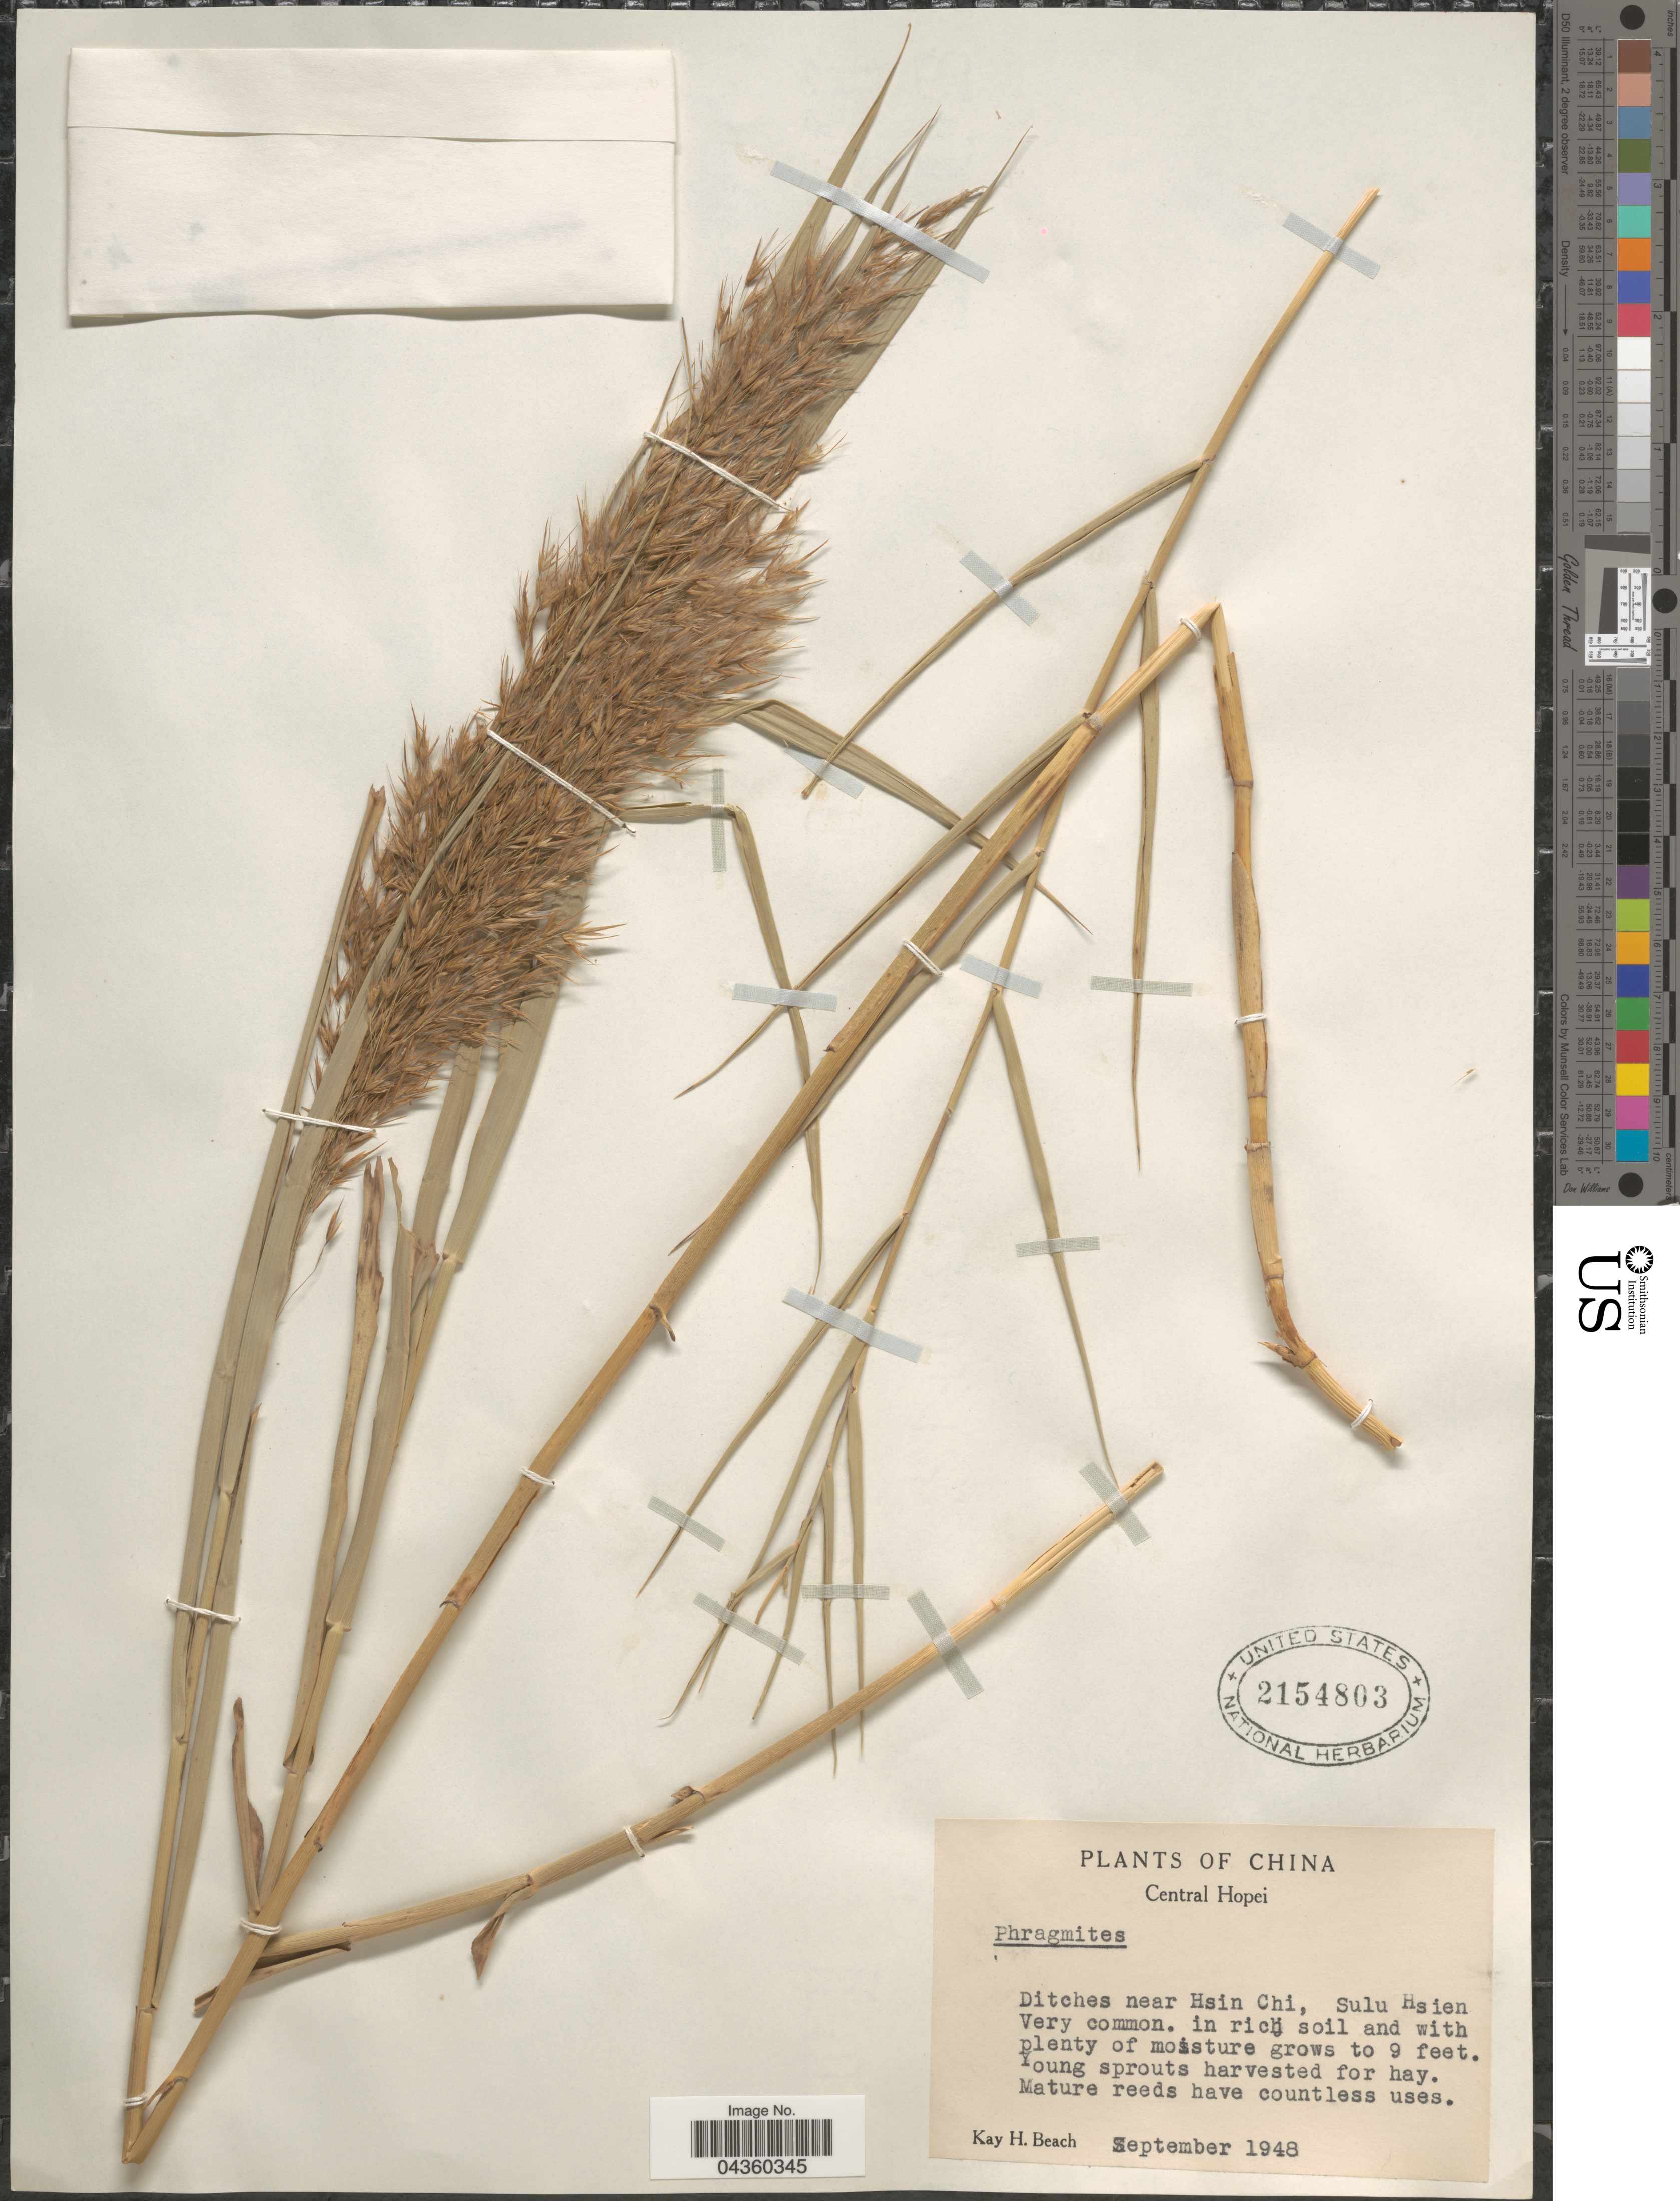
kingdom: Plantae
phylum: Tracheophyta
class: Liliopsida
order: Poales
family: Poaceae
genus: Phragmites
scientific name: Phragmites sp.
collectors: K. H. Beach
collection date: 1948-09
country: China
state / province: Hebei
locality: Central Hopei. Ditches near Hsin Chi, Sulu Hsien.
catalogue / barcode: US 2154803